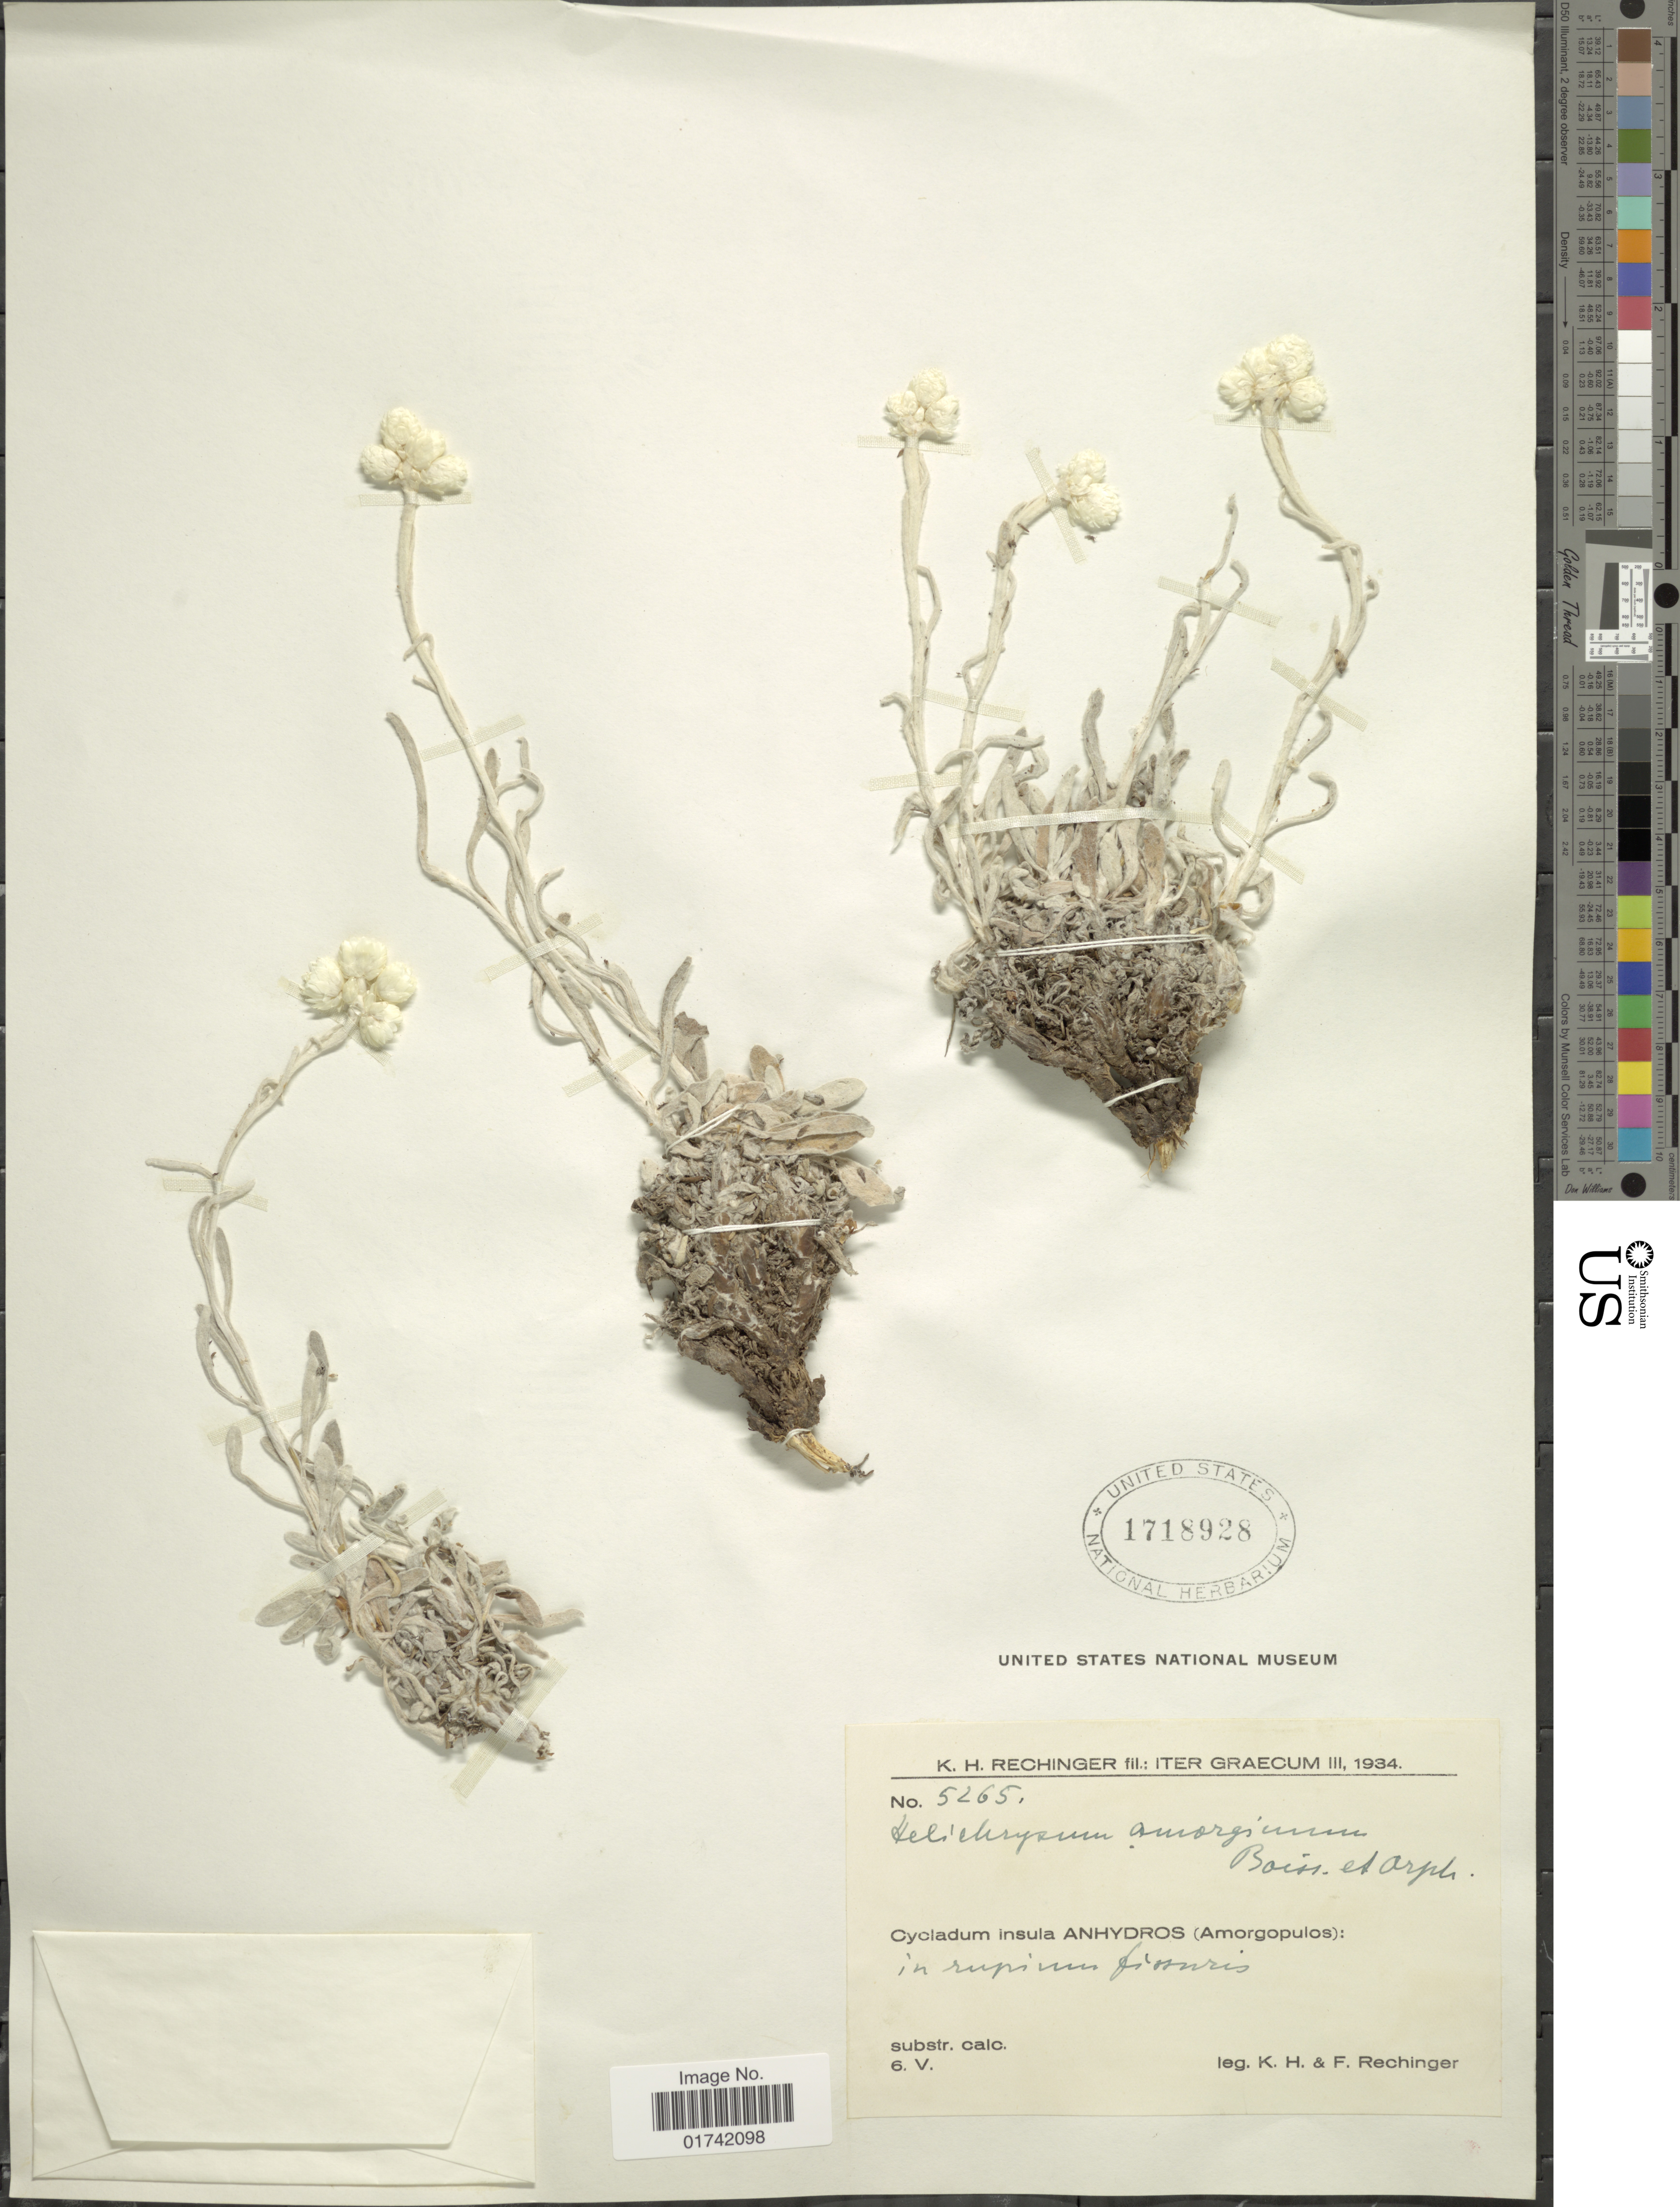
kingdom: Plantae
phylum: Tracheophyta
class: Magnoliopsida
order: Asterales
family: Asteraceae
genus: Helichrysum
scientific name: Helichrysum amorginum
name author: Boiss. & Orph.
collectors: K. H. Rechinger & F. Rechinger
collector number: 5265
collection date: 1934-05-06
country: Greece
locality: Cycladum insula Anhydros (Amorgopulos)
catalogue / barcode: US 1718928